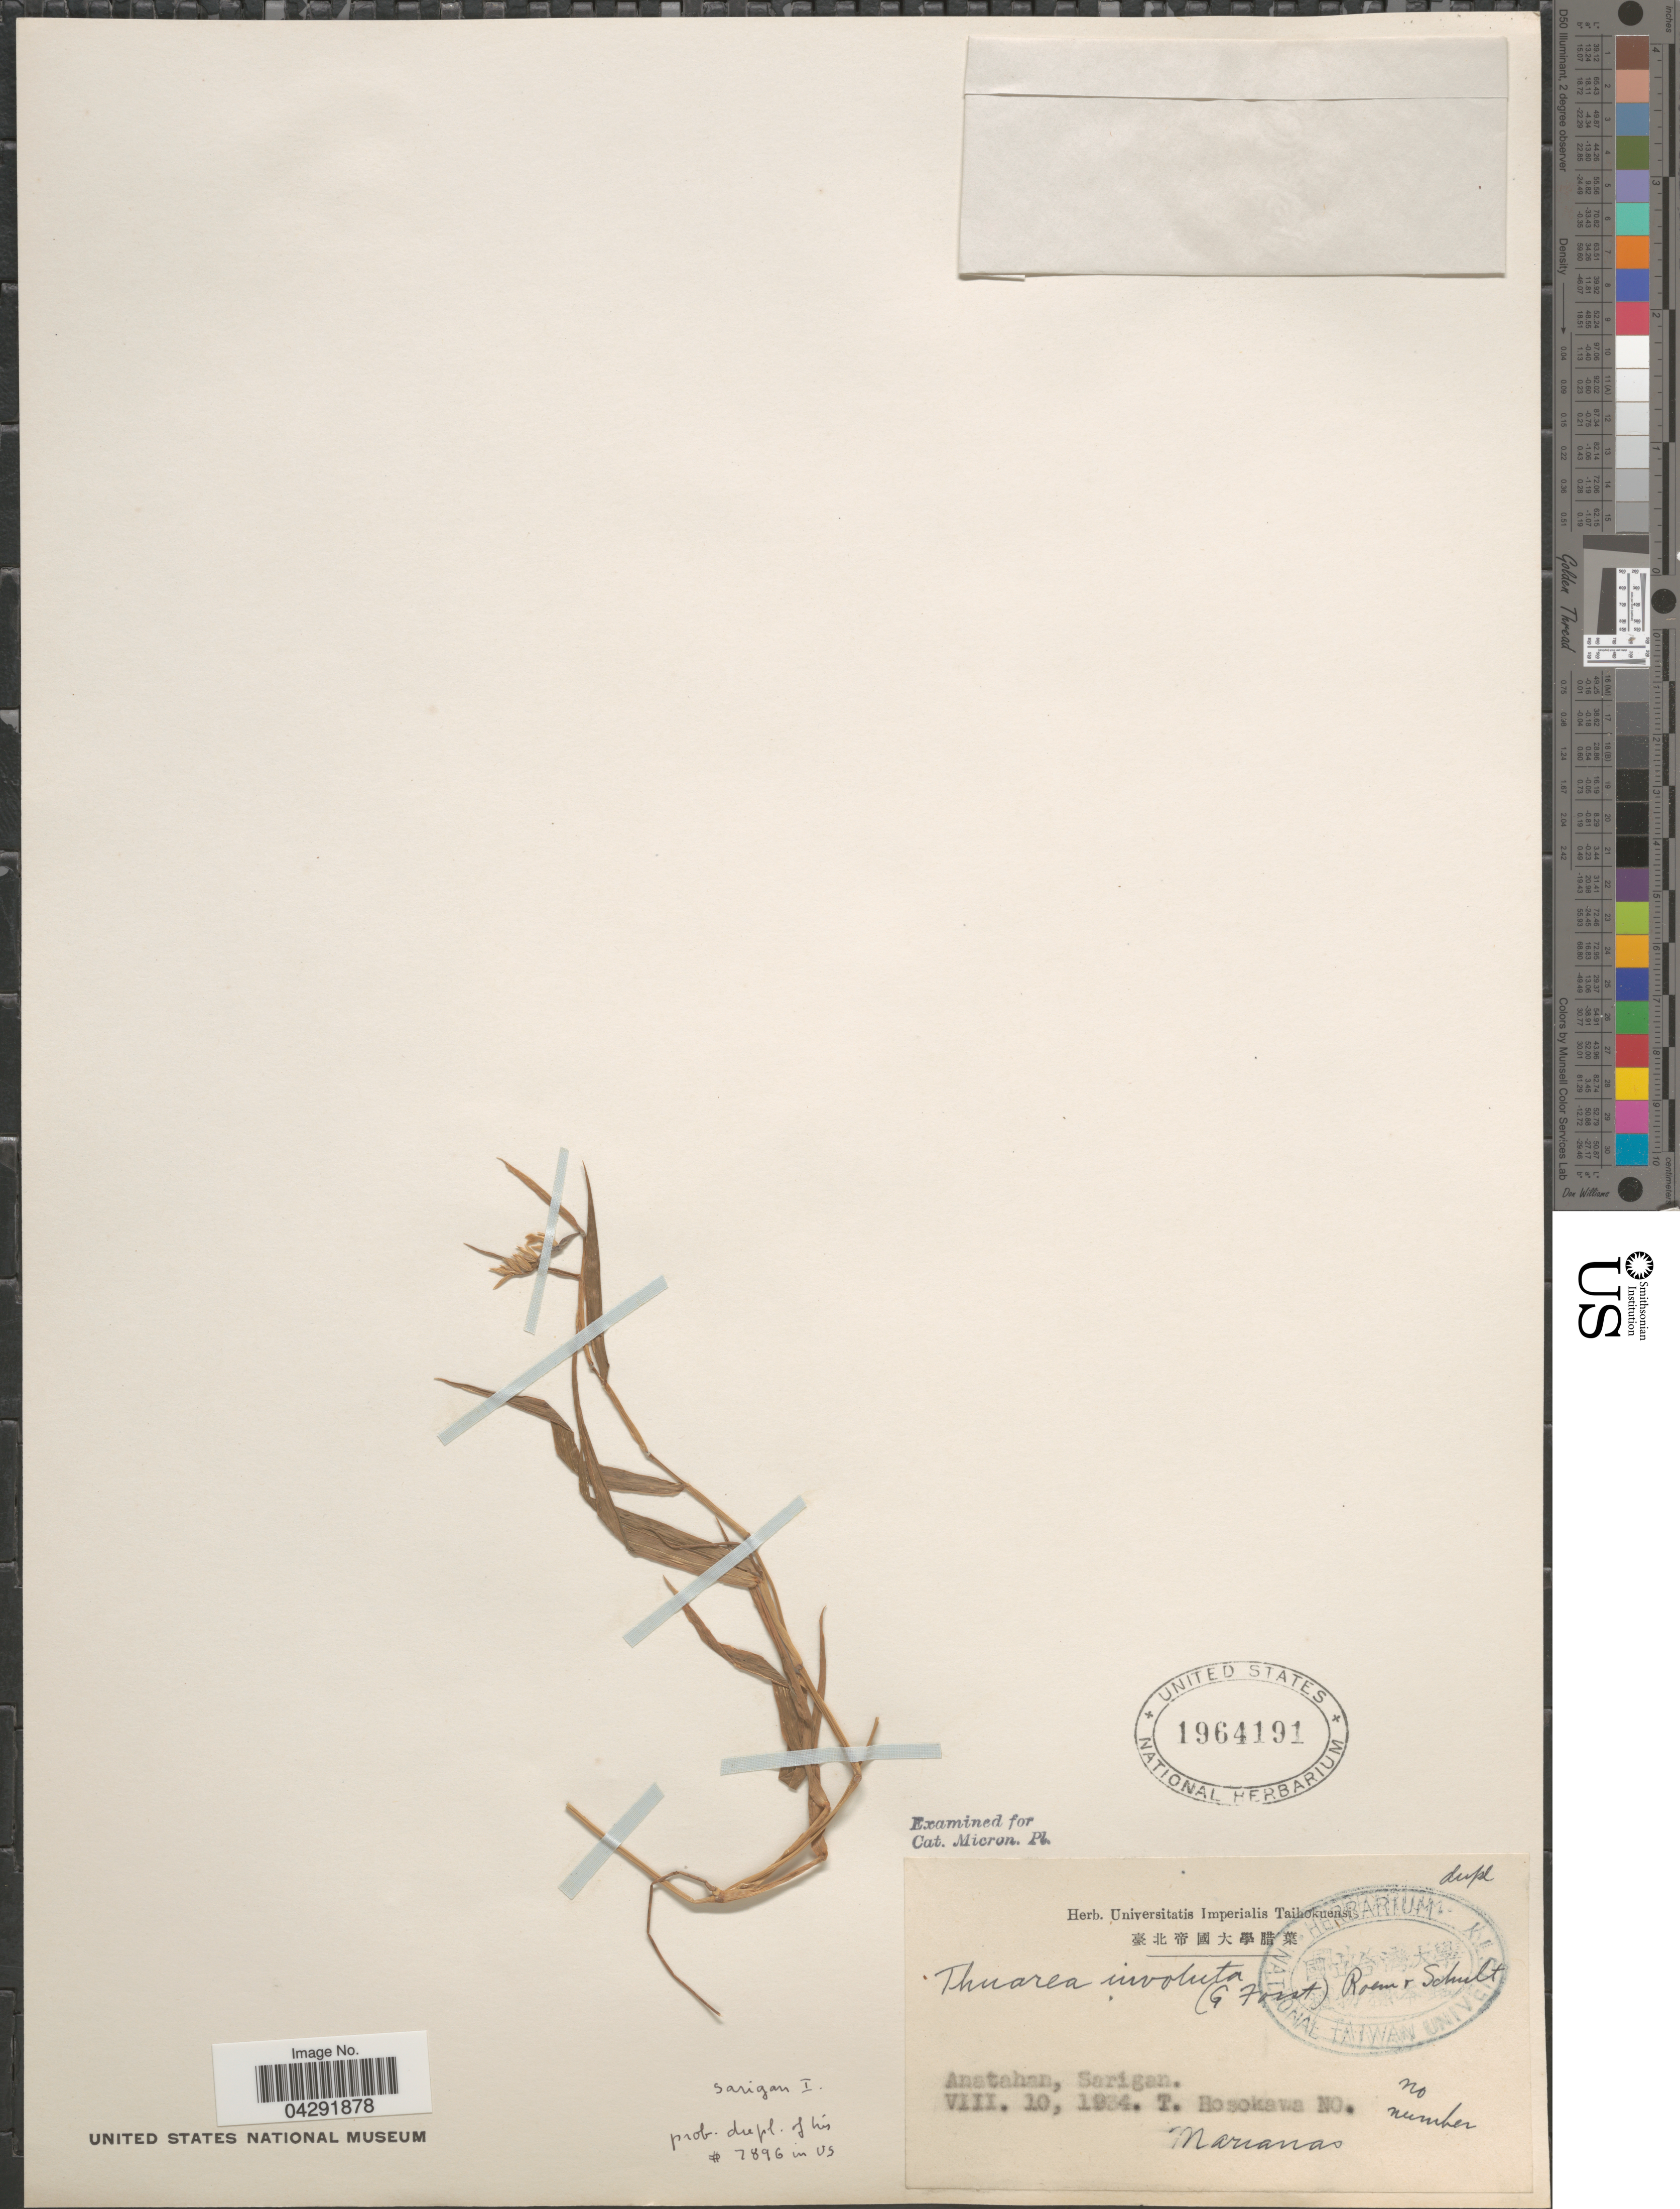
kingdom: Plantae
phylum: Tracheophyta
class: Liliopsida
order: Poales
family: Poaceae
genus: Thuarea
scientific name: Thuarea involuta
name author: (G. Forst.) R. Br. ex Sm.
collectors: T. Hosokawa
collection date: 1934-08-10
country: Northern Mariana Islands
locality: Anatahan, Sarigan. Marianas.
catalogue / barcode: US 1964191